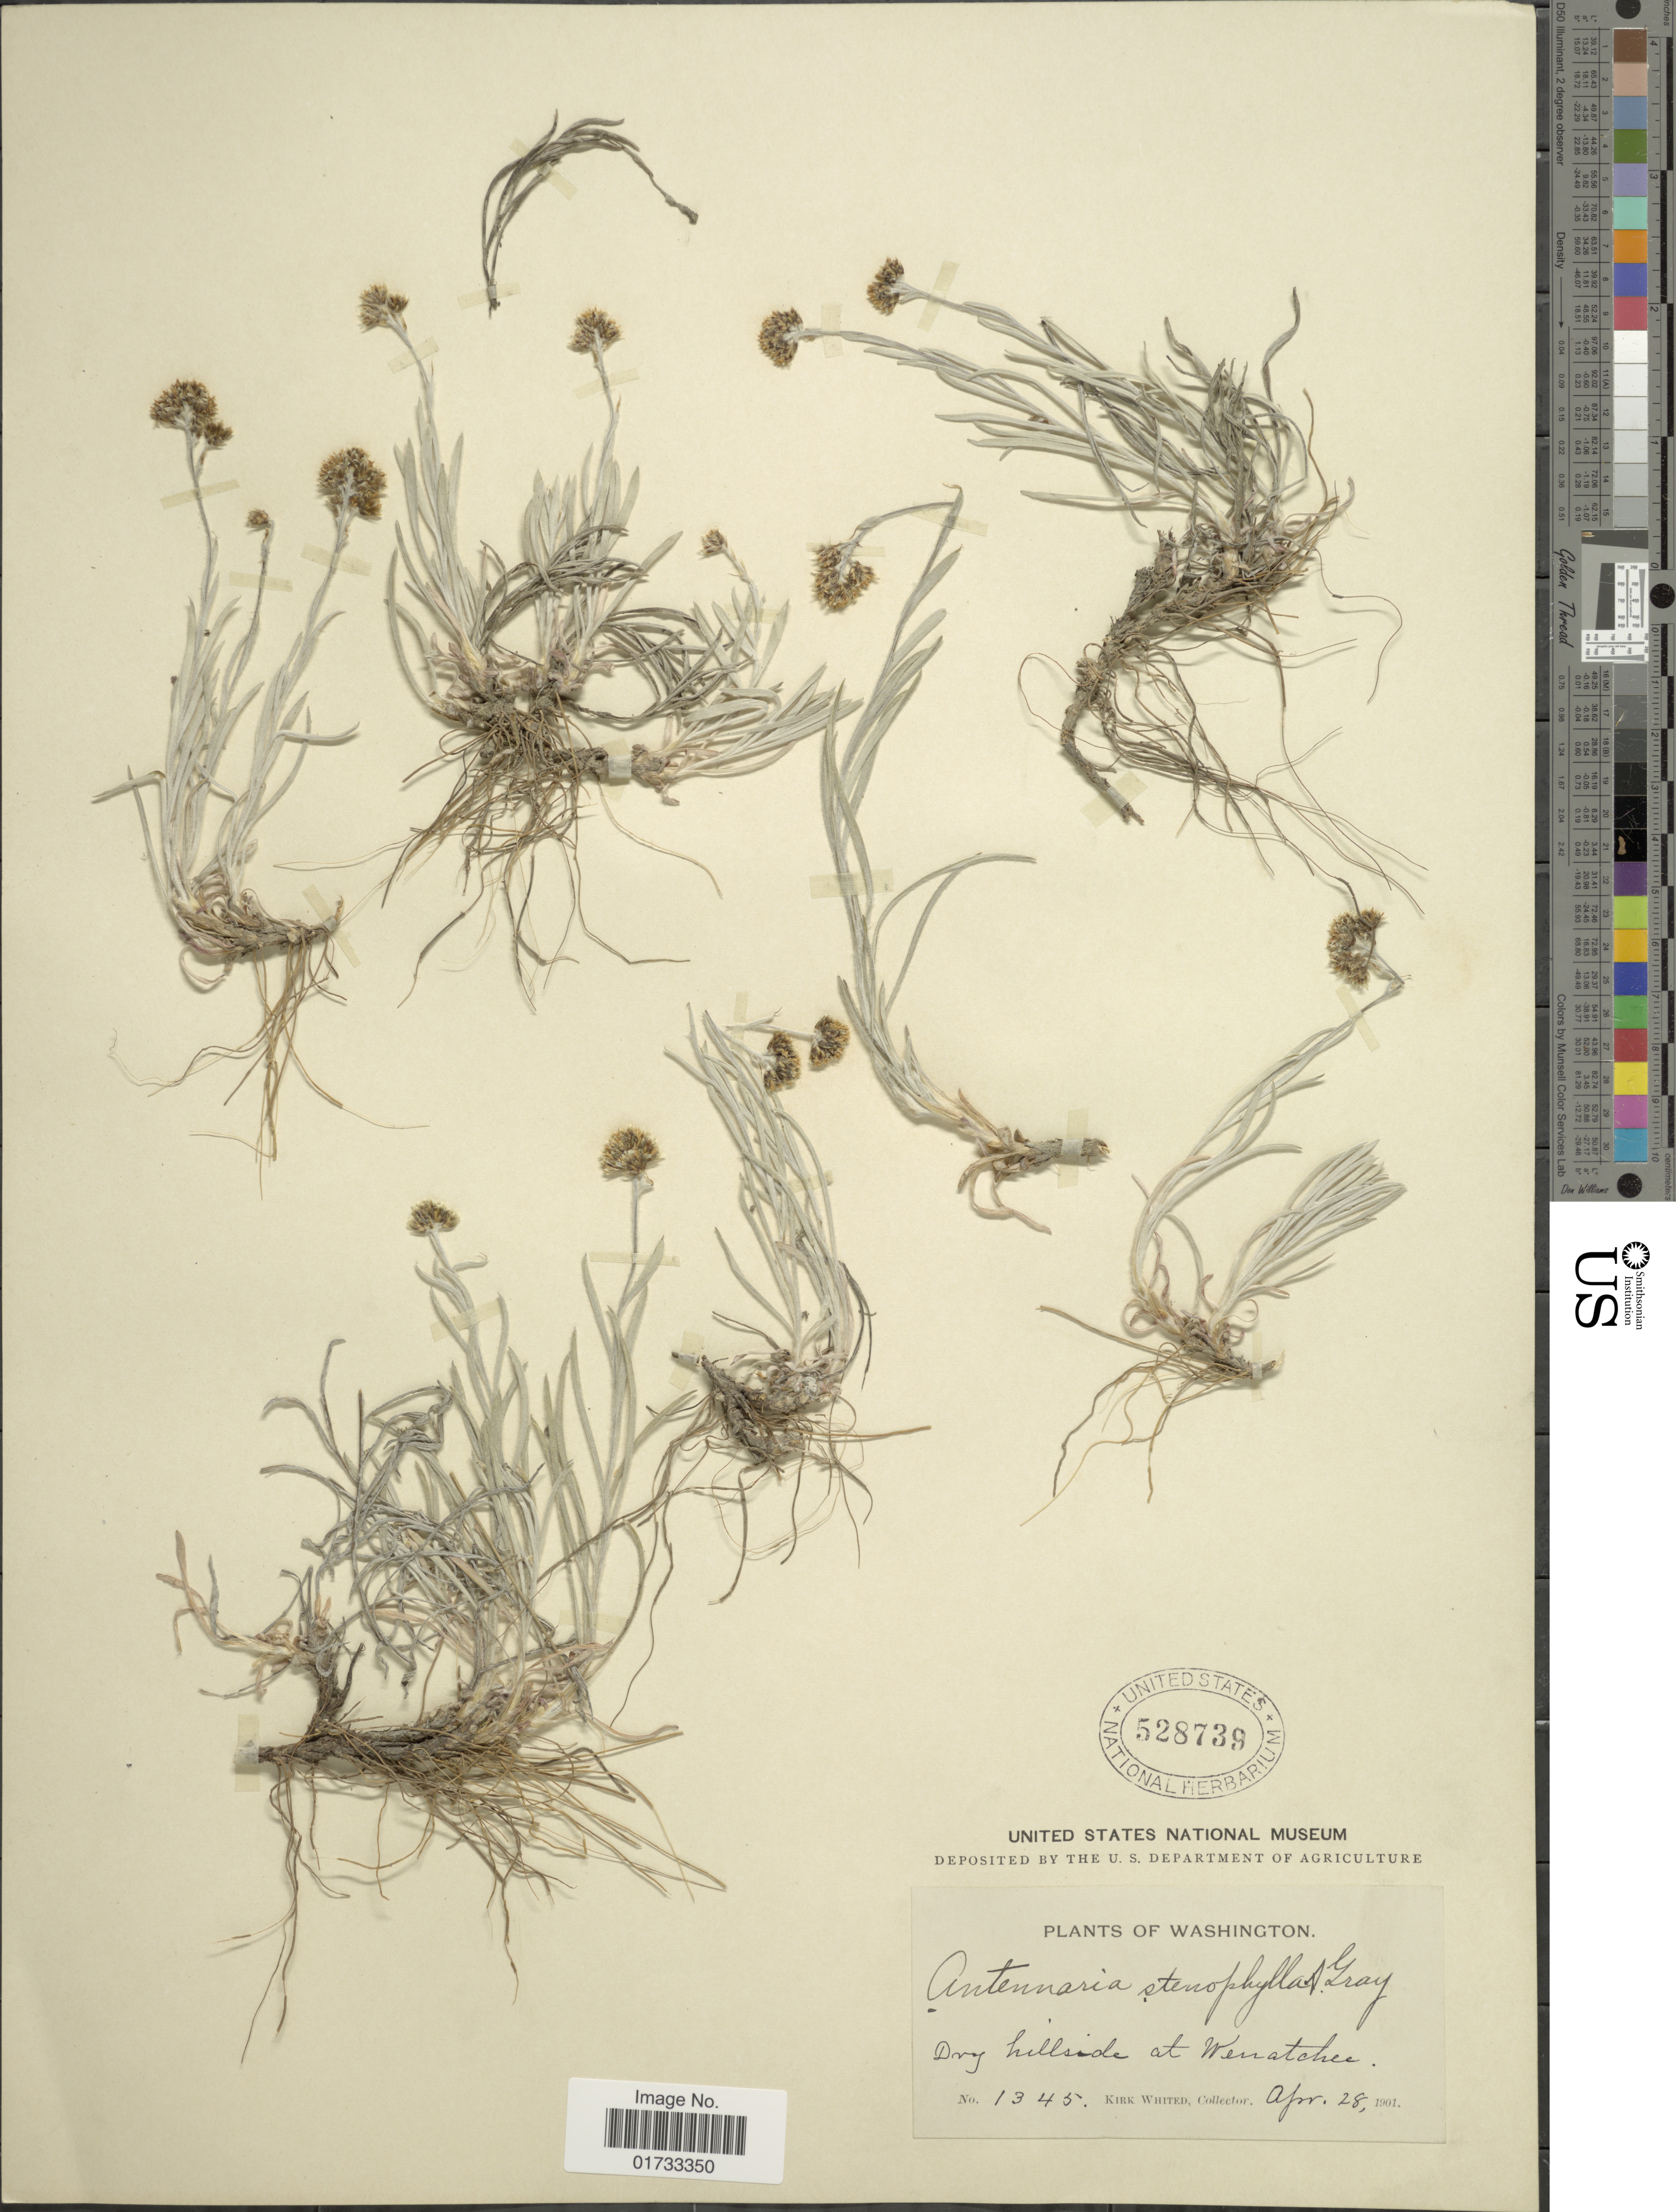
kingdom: Plantae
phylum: Tracheophyta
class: Magnoliopsida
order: Asterales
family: Asteraceae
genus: Antennaria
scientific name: Antennaria stenophylla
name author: (A. Gray) A. Gray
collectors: K. Whited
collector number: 1345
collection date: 1901-04-28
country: United States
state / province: Washington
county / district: Chelan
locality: Dry hill at Wenatchee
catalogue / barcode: US 528739